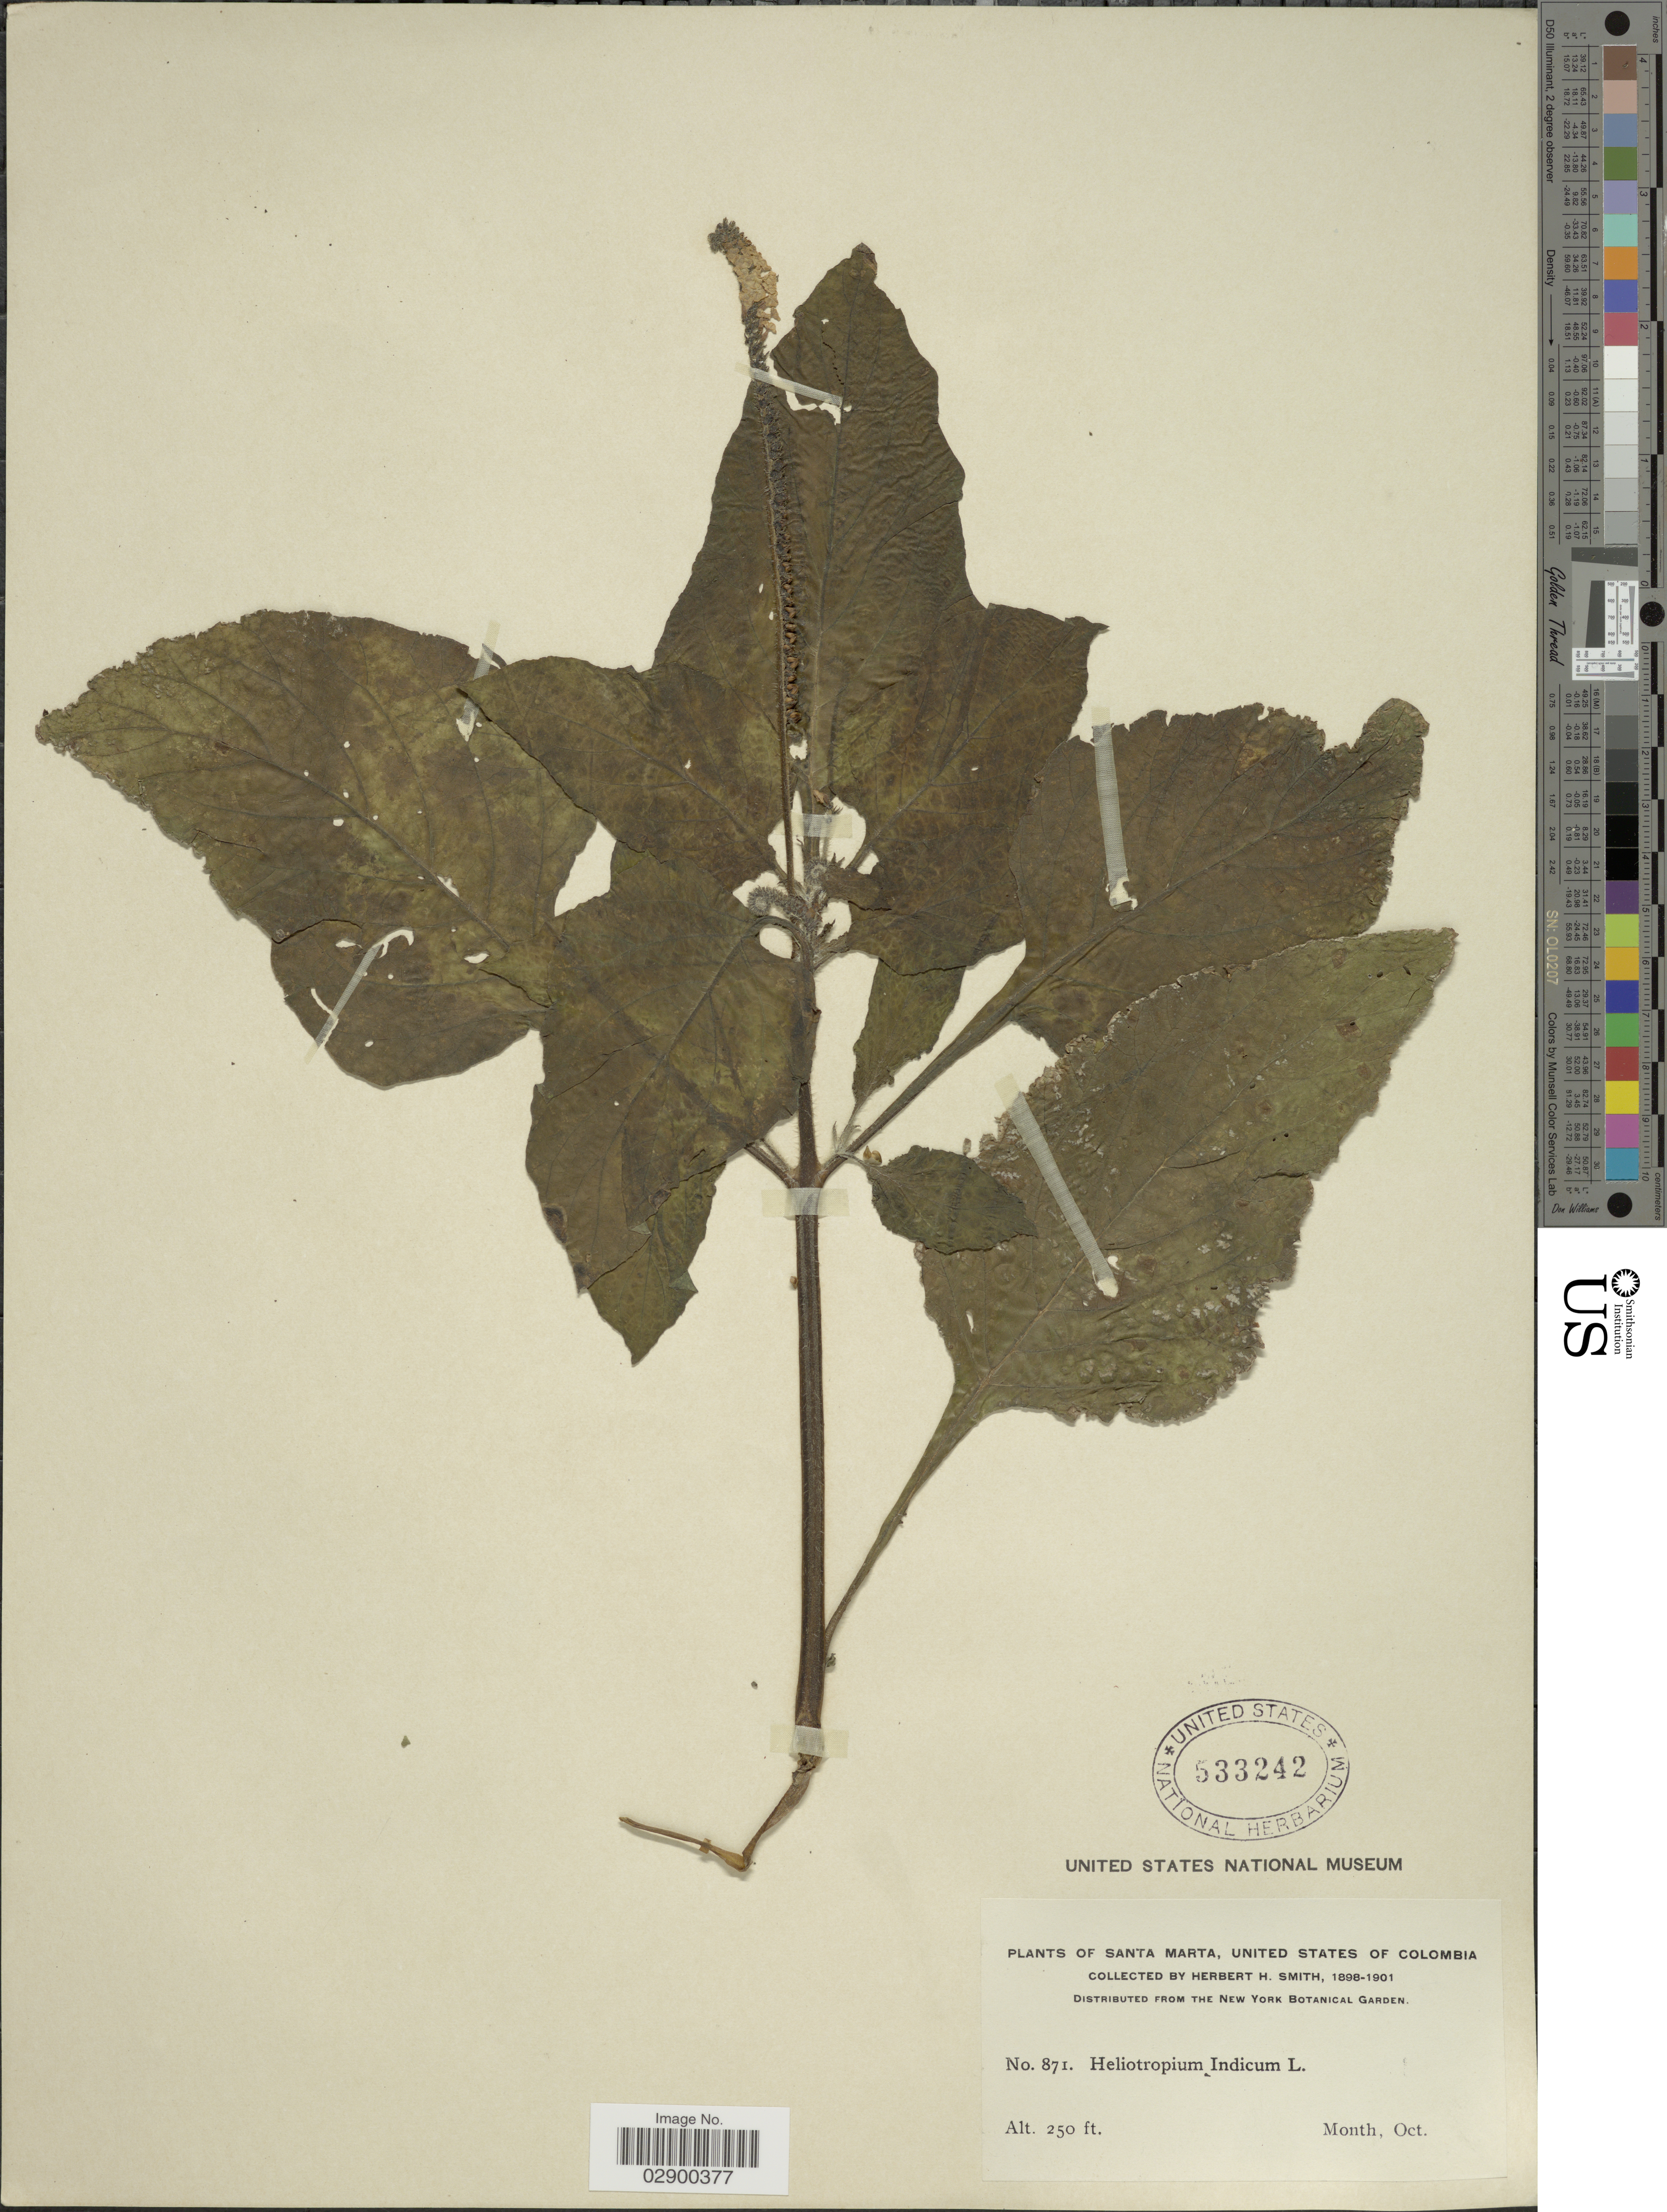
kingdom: Plantae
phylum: Tracheophyta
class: Magnoliopsida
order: Boraginales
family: Heliotropiaceae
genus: Heliotropium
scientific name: Heliotropium indicum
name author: L.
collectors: Herbert H. Smith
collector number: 871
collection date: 1898-10/1901-10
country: Colombia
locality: Santa Marta, United States of Colombia.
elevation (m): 76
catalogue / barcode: US 533242